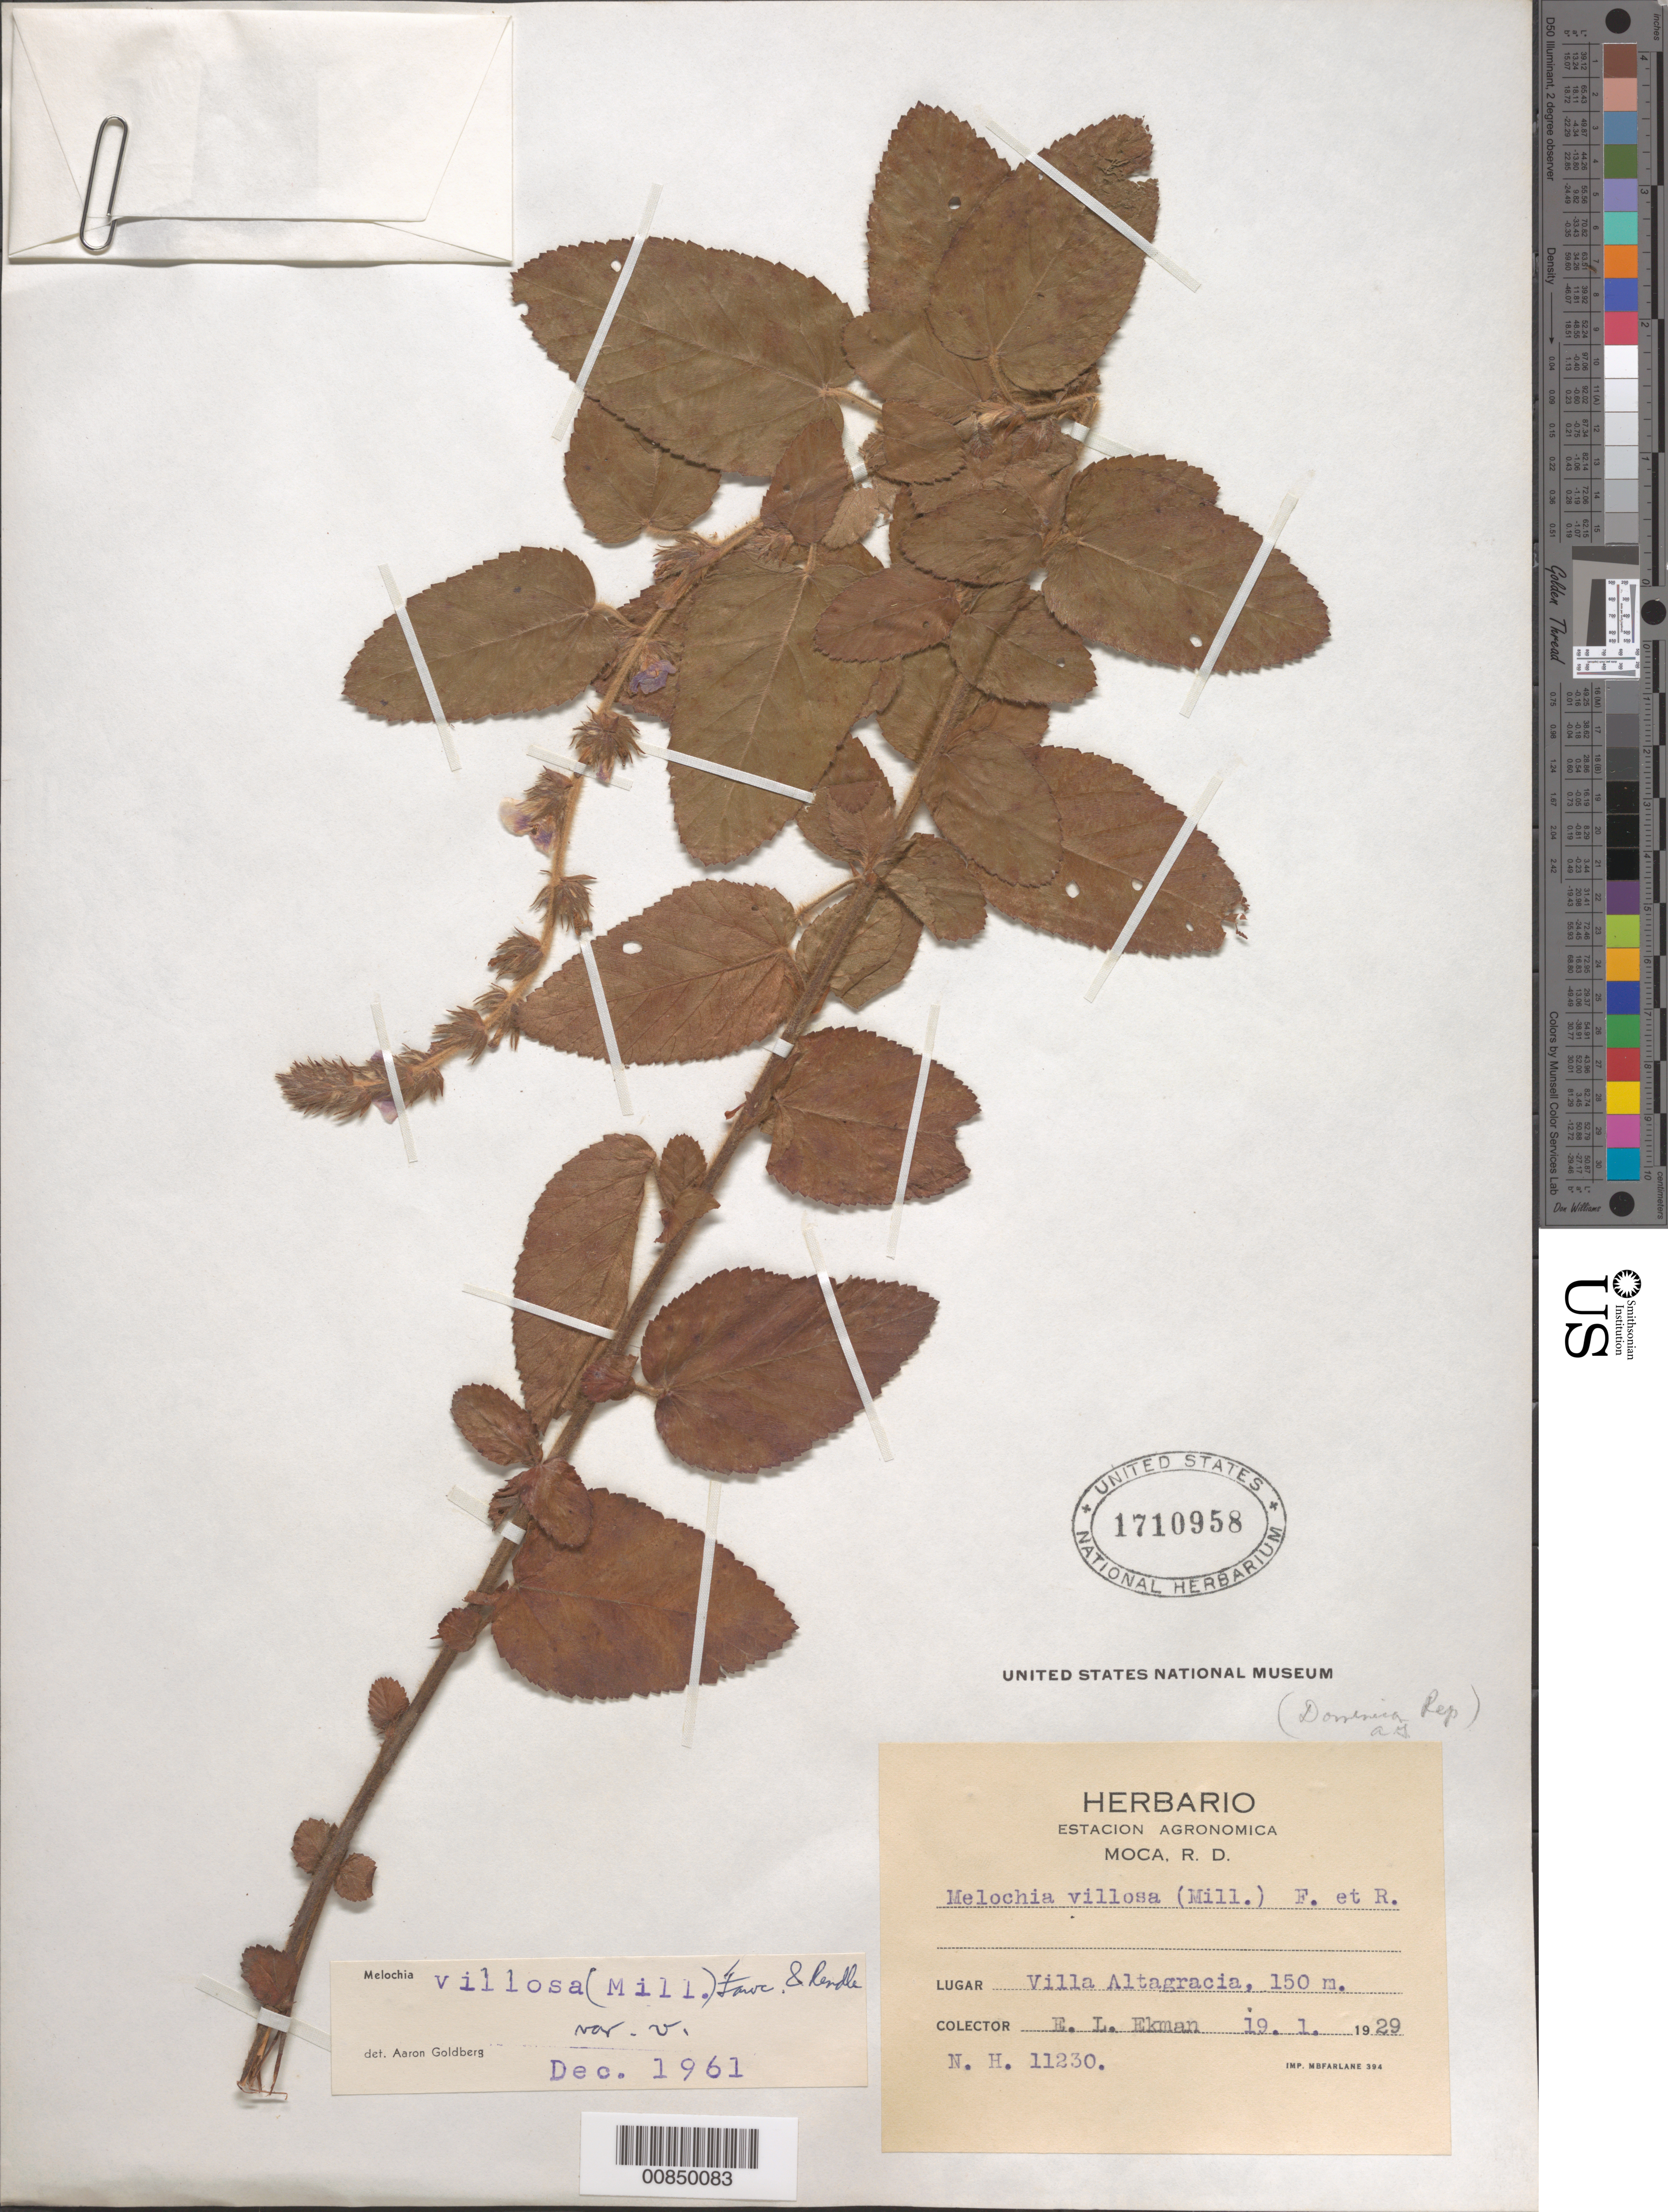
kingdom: Plantae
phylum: Tracheophyta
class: Magnoliopsida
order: Malvales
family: Malvaceae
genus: Melochia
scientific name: Melochia spicata var. spicata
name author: (L.) Fryxell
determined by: Dorr, L. J., (BOT), Smithsonian Institution - National Museum of Natural History (UNITED STATES)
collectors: E. L. Ekman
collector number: H 11230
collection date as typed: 19 Jan 1929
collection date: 1929-01-19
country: Dominican Republic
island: Hispaniola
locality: Villa Altagracia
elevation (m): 150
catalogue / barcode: US 1710958